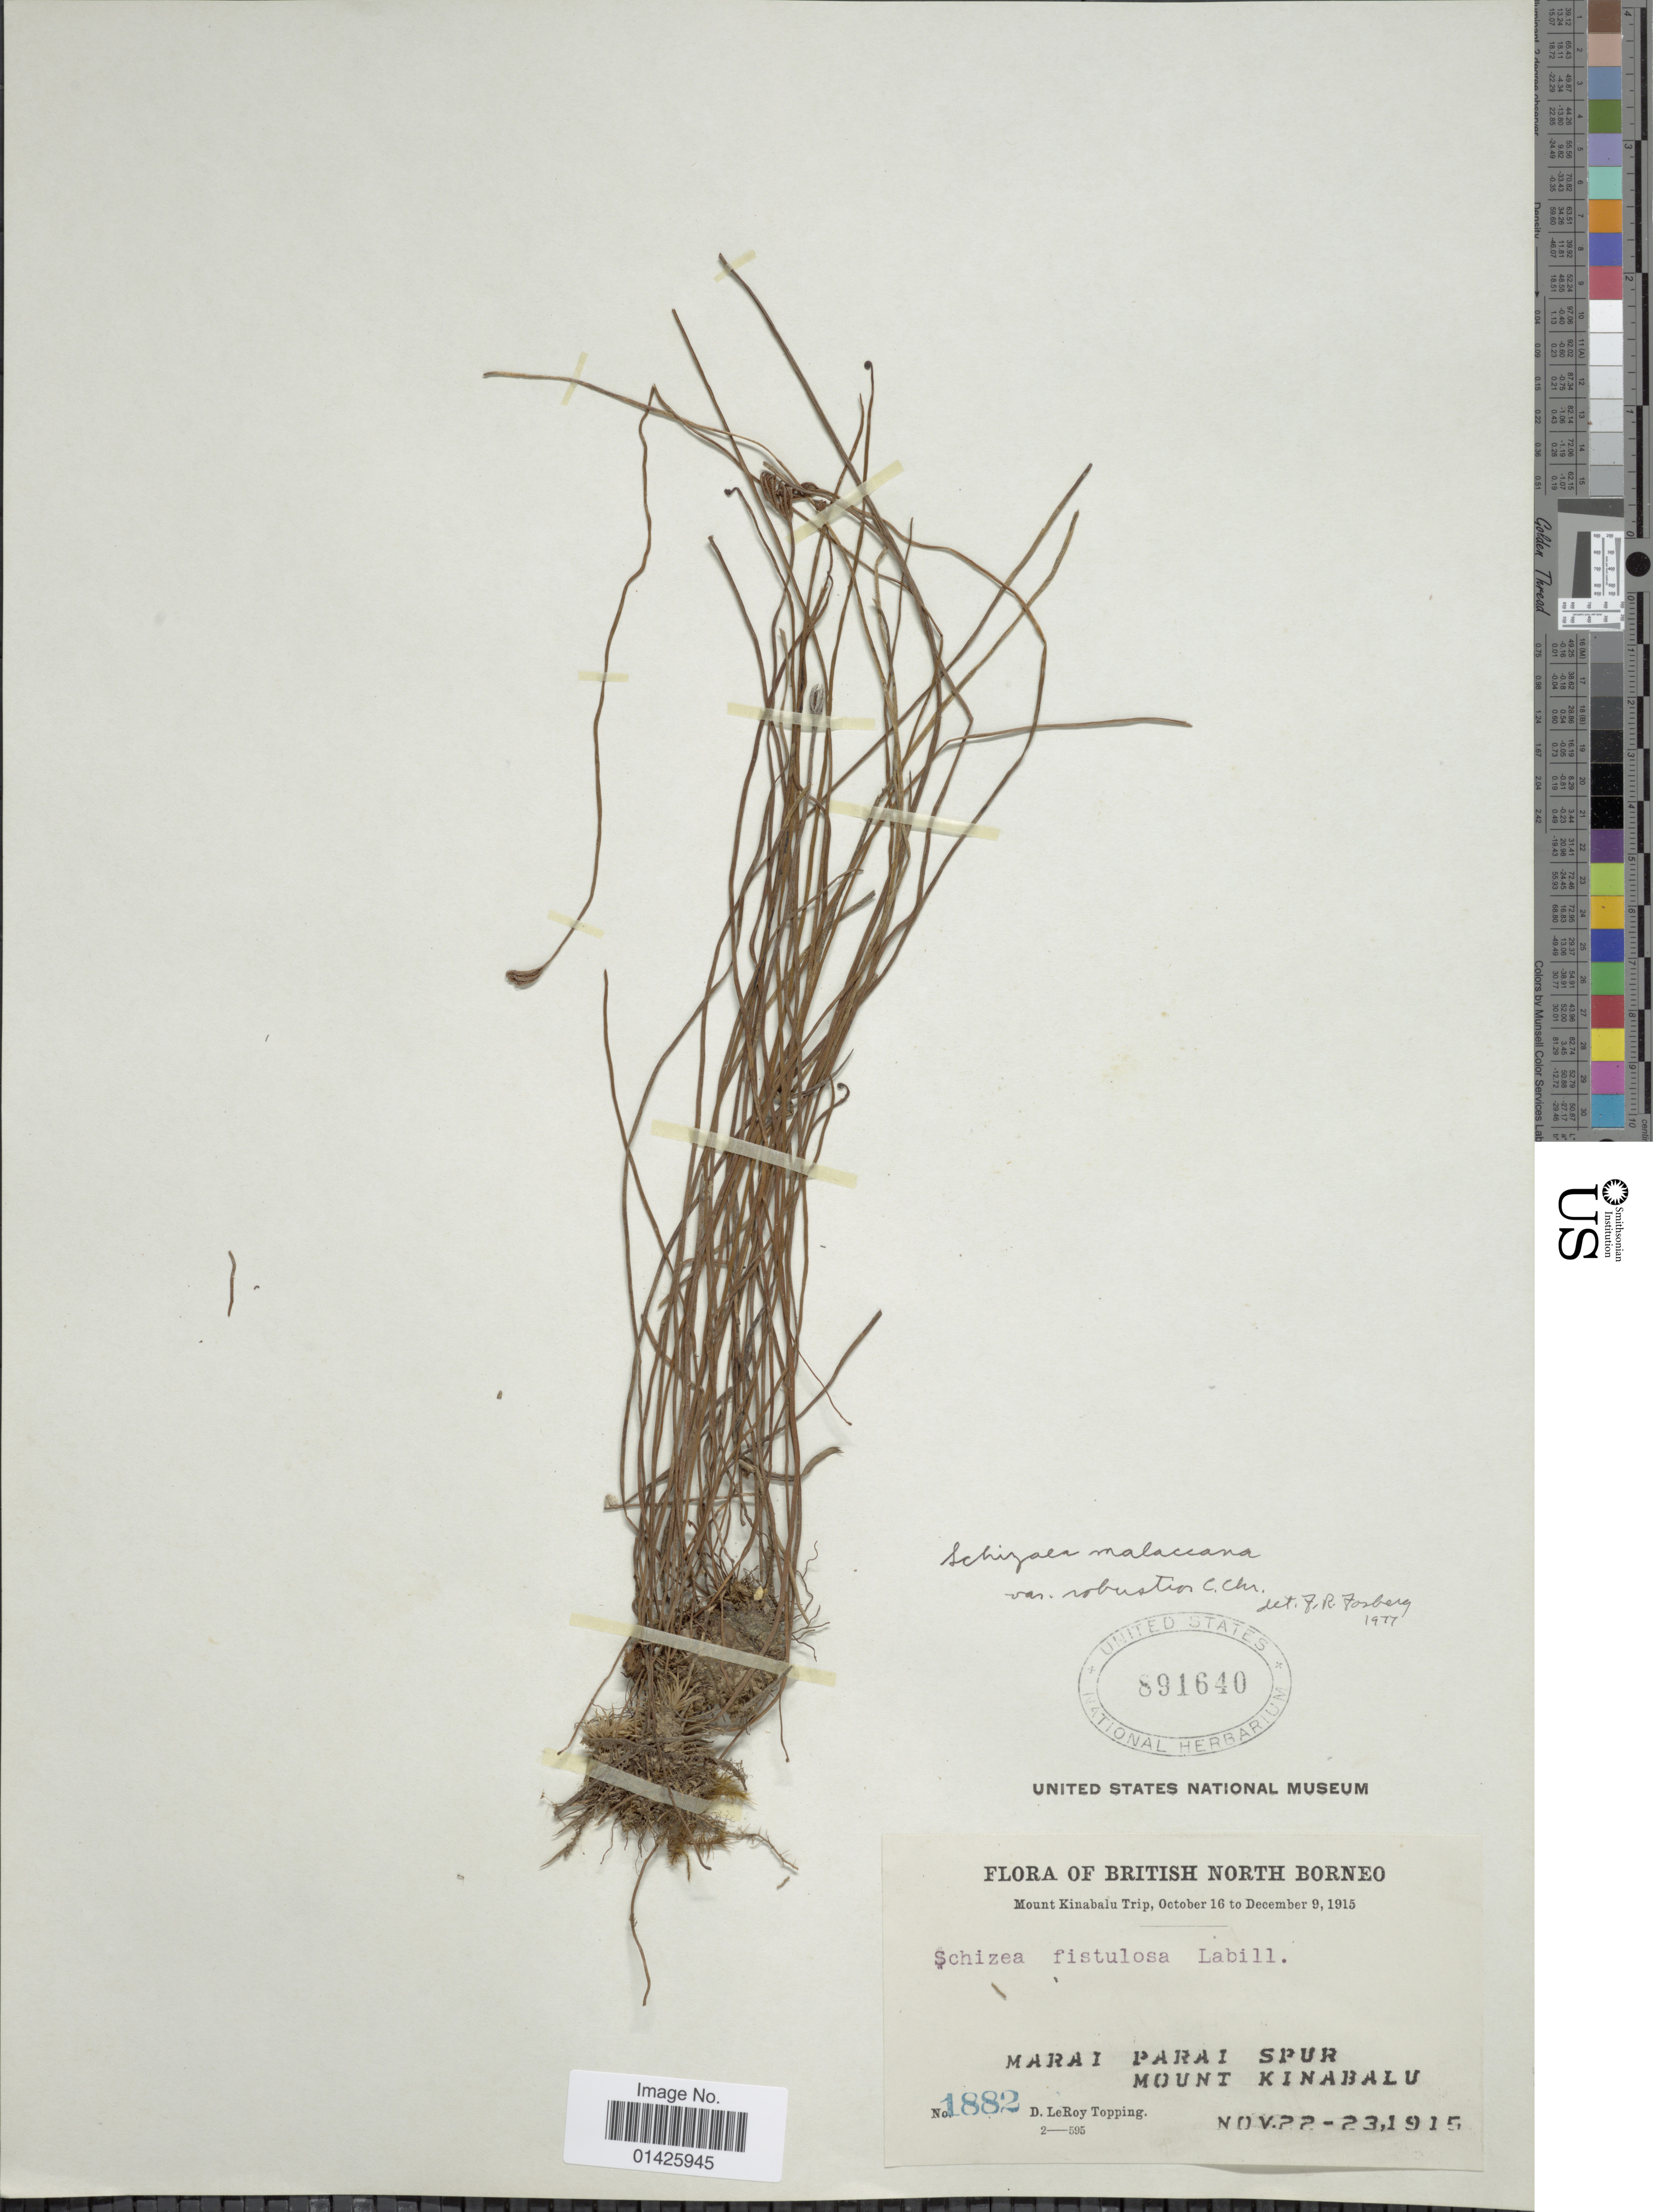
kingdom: Plantae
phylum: Tracheophyta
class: Polypodiopsida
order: Schizaeales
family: Schizaeaceae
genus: Schizaea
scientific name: Schizaea malaccana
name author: Baker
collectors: D. L. Topping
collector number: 1882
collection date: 1915-11-22/1915-11-23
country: Malaysia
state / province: Sabah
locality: British North Borneo, Marai Parai Spur, Mount Kinabalu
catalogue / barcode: US 891640